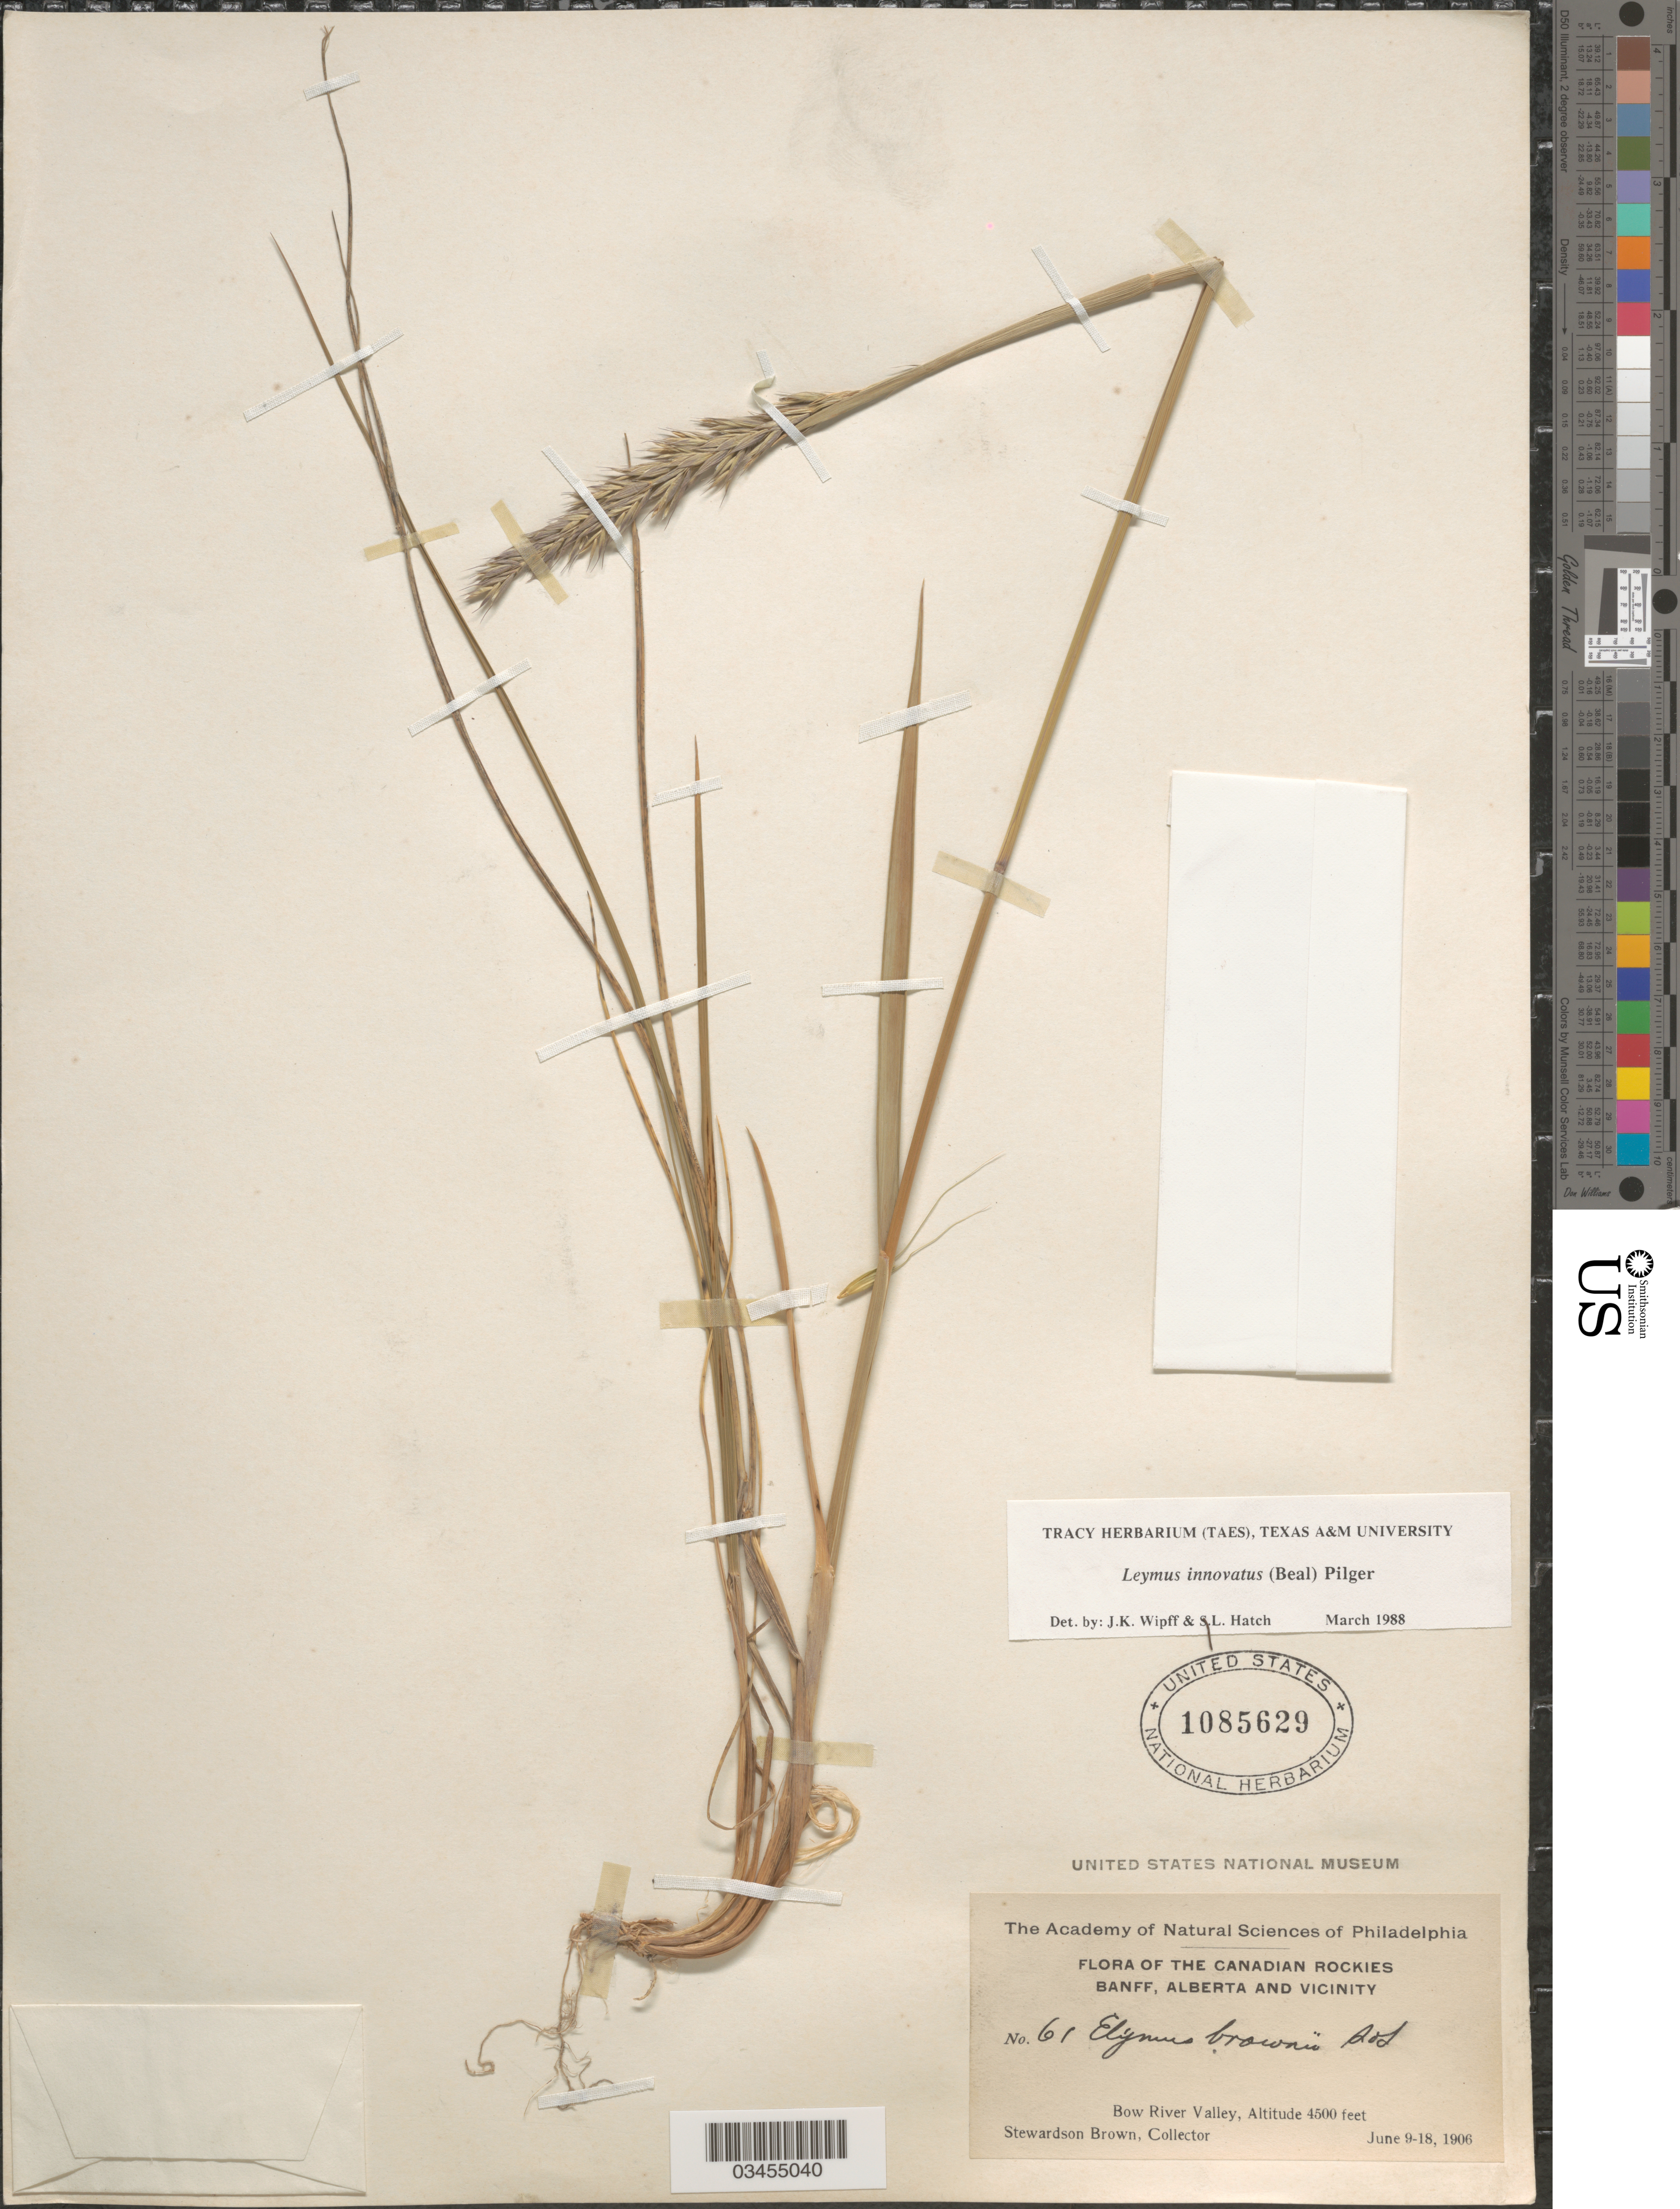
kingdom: Plantae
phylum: Tracheophyta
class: Liliopsida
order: Poales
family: Poaceae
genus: Leymus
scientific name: Leymus innovatus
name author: (W.J. Beal) Pilg.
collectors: S. Brown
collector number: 61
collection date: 1906-06-09/1906-06-18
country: Canada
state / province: Alberta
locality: Canadian Rockies. Banff, Alberta and vicinity. Bow River Valley.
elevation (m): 1372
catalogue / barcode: US 1085629